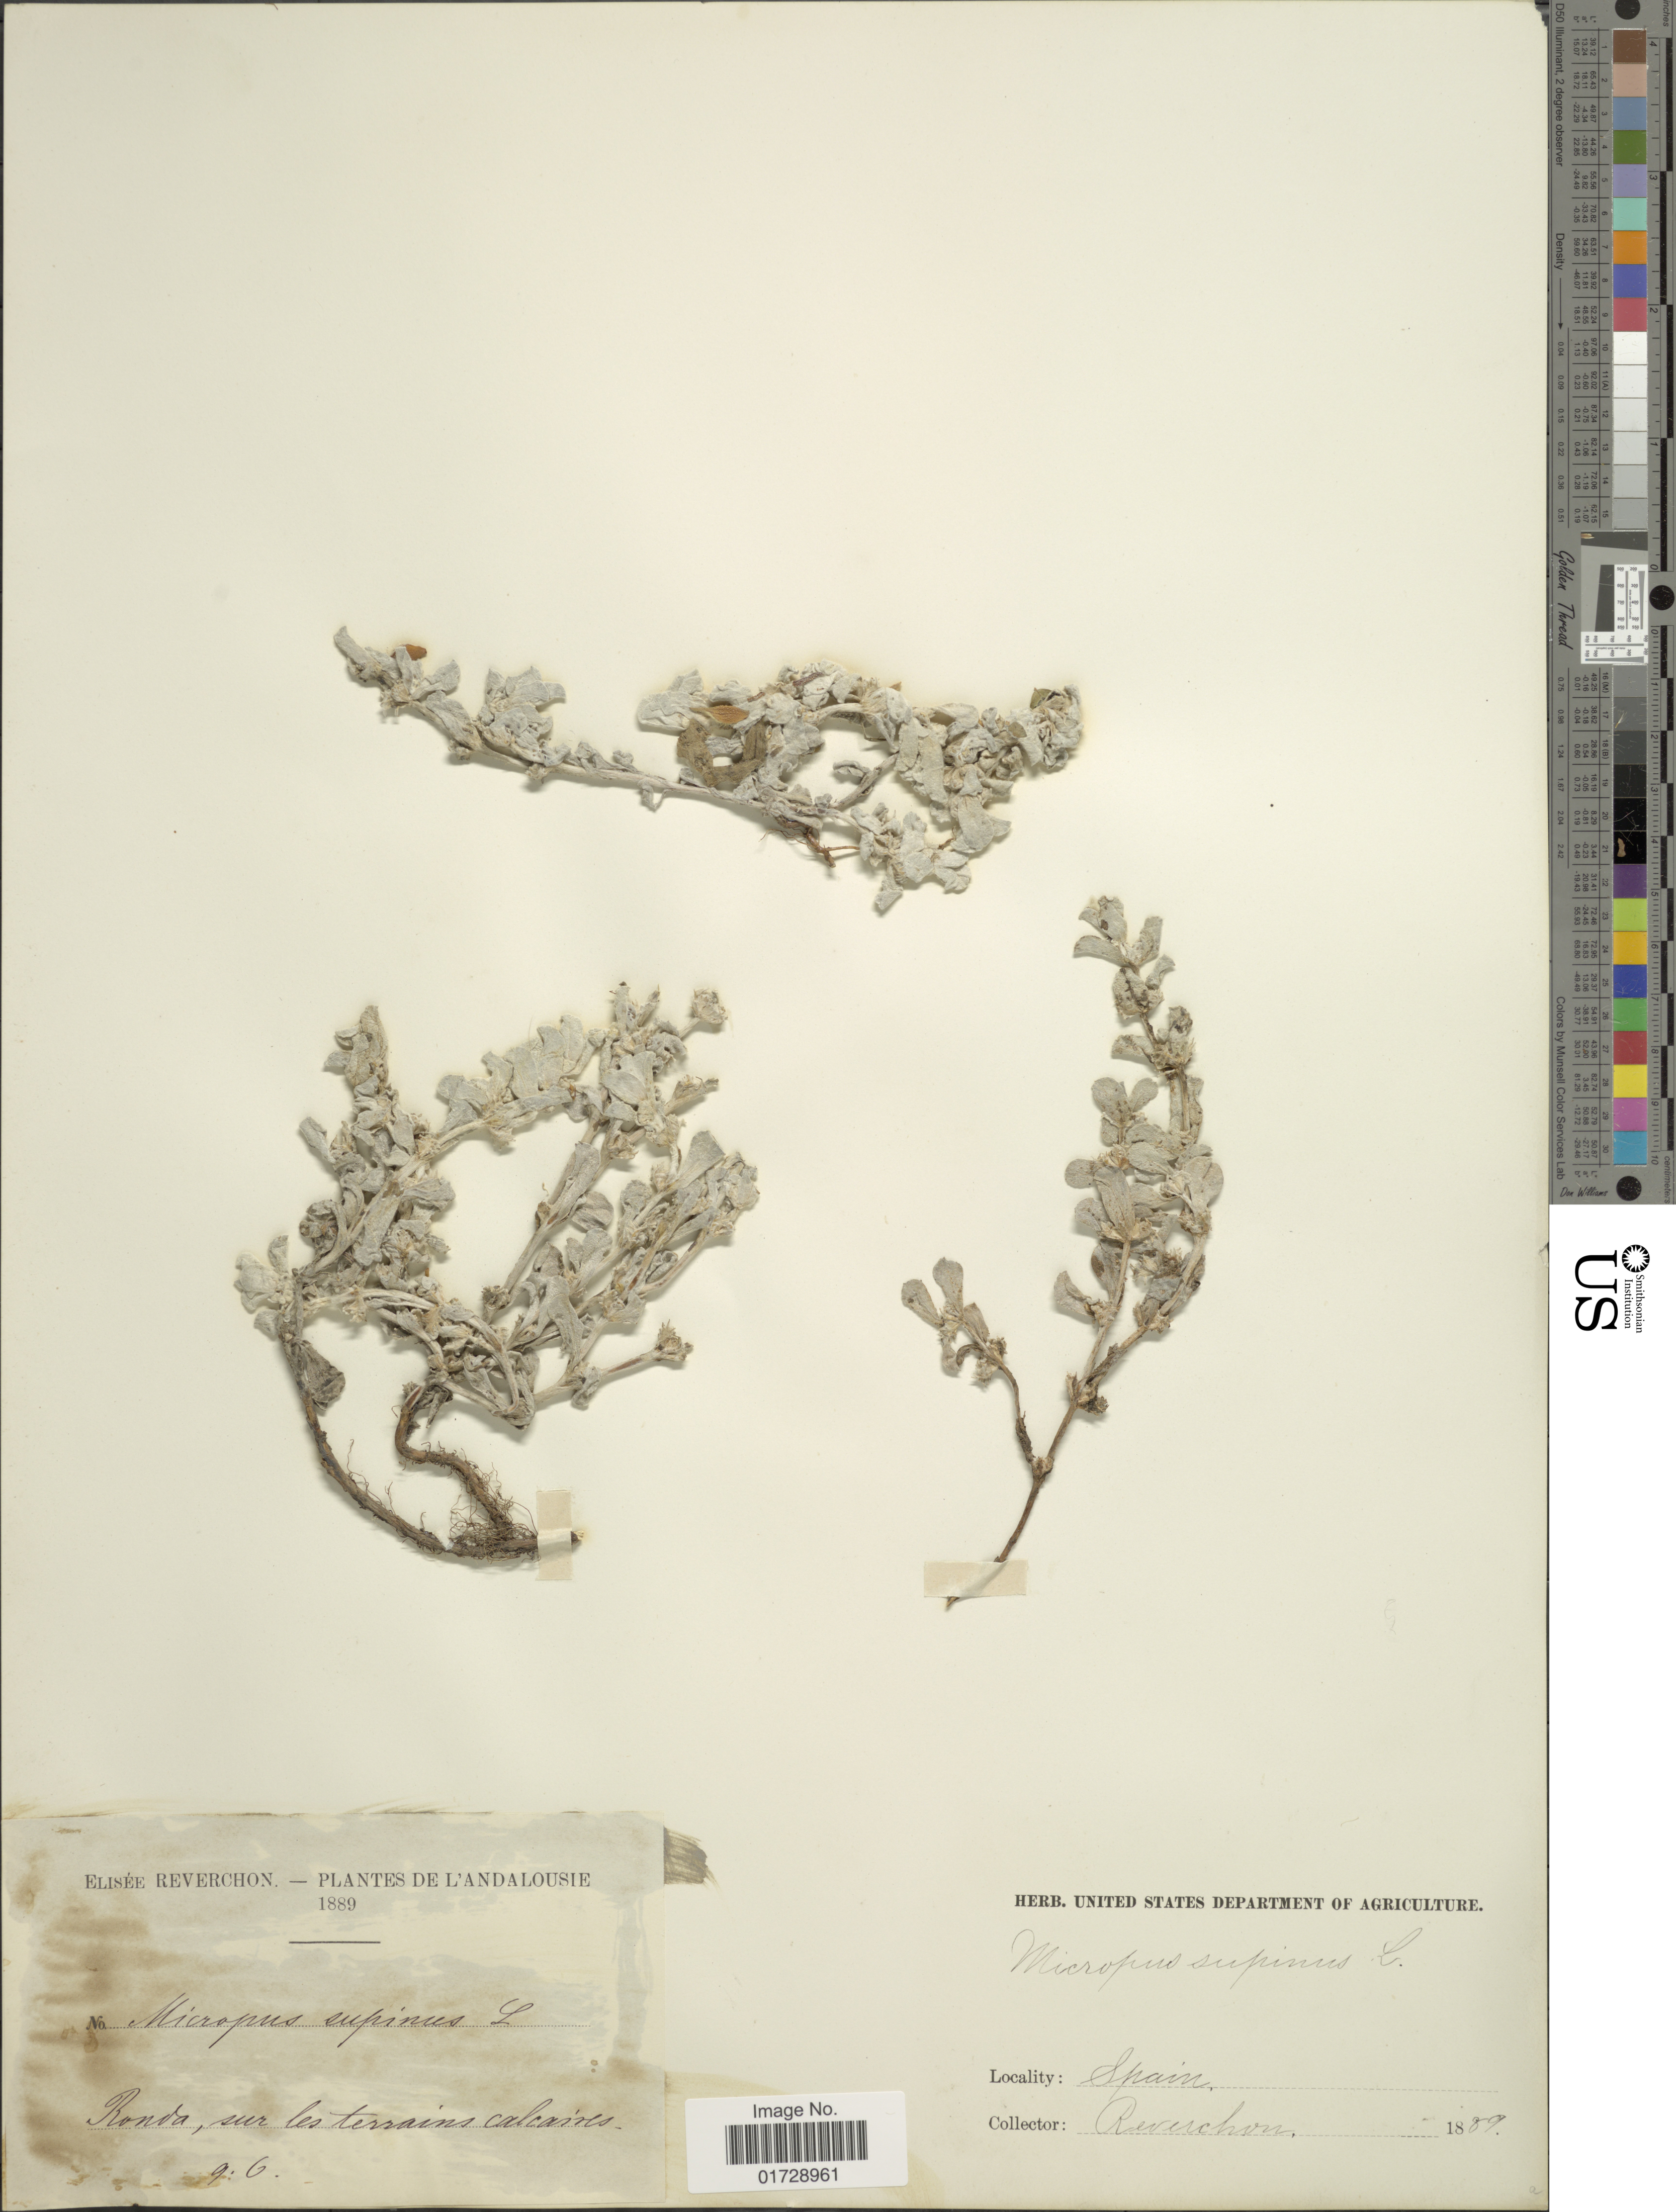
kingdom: Plantae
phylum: Tracheophyta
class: Magnoliopsida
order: Asterales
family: Asteraceae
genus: Micropus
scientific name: Micropus supinus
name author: L.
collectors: E. Reverchon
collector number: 96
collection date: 1889-06-09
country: Spain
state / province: Andalucía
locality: L' Andalousie, Ronda, sur les terrains calcaires